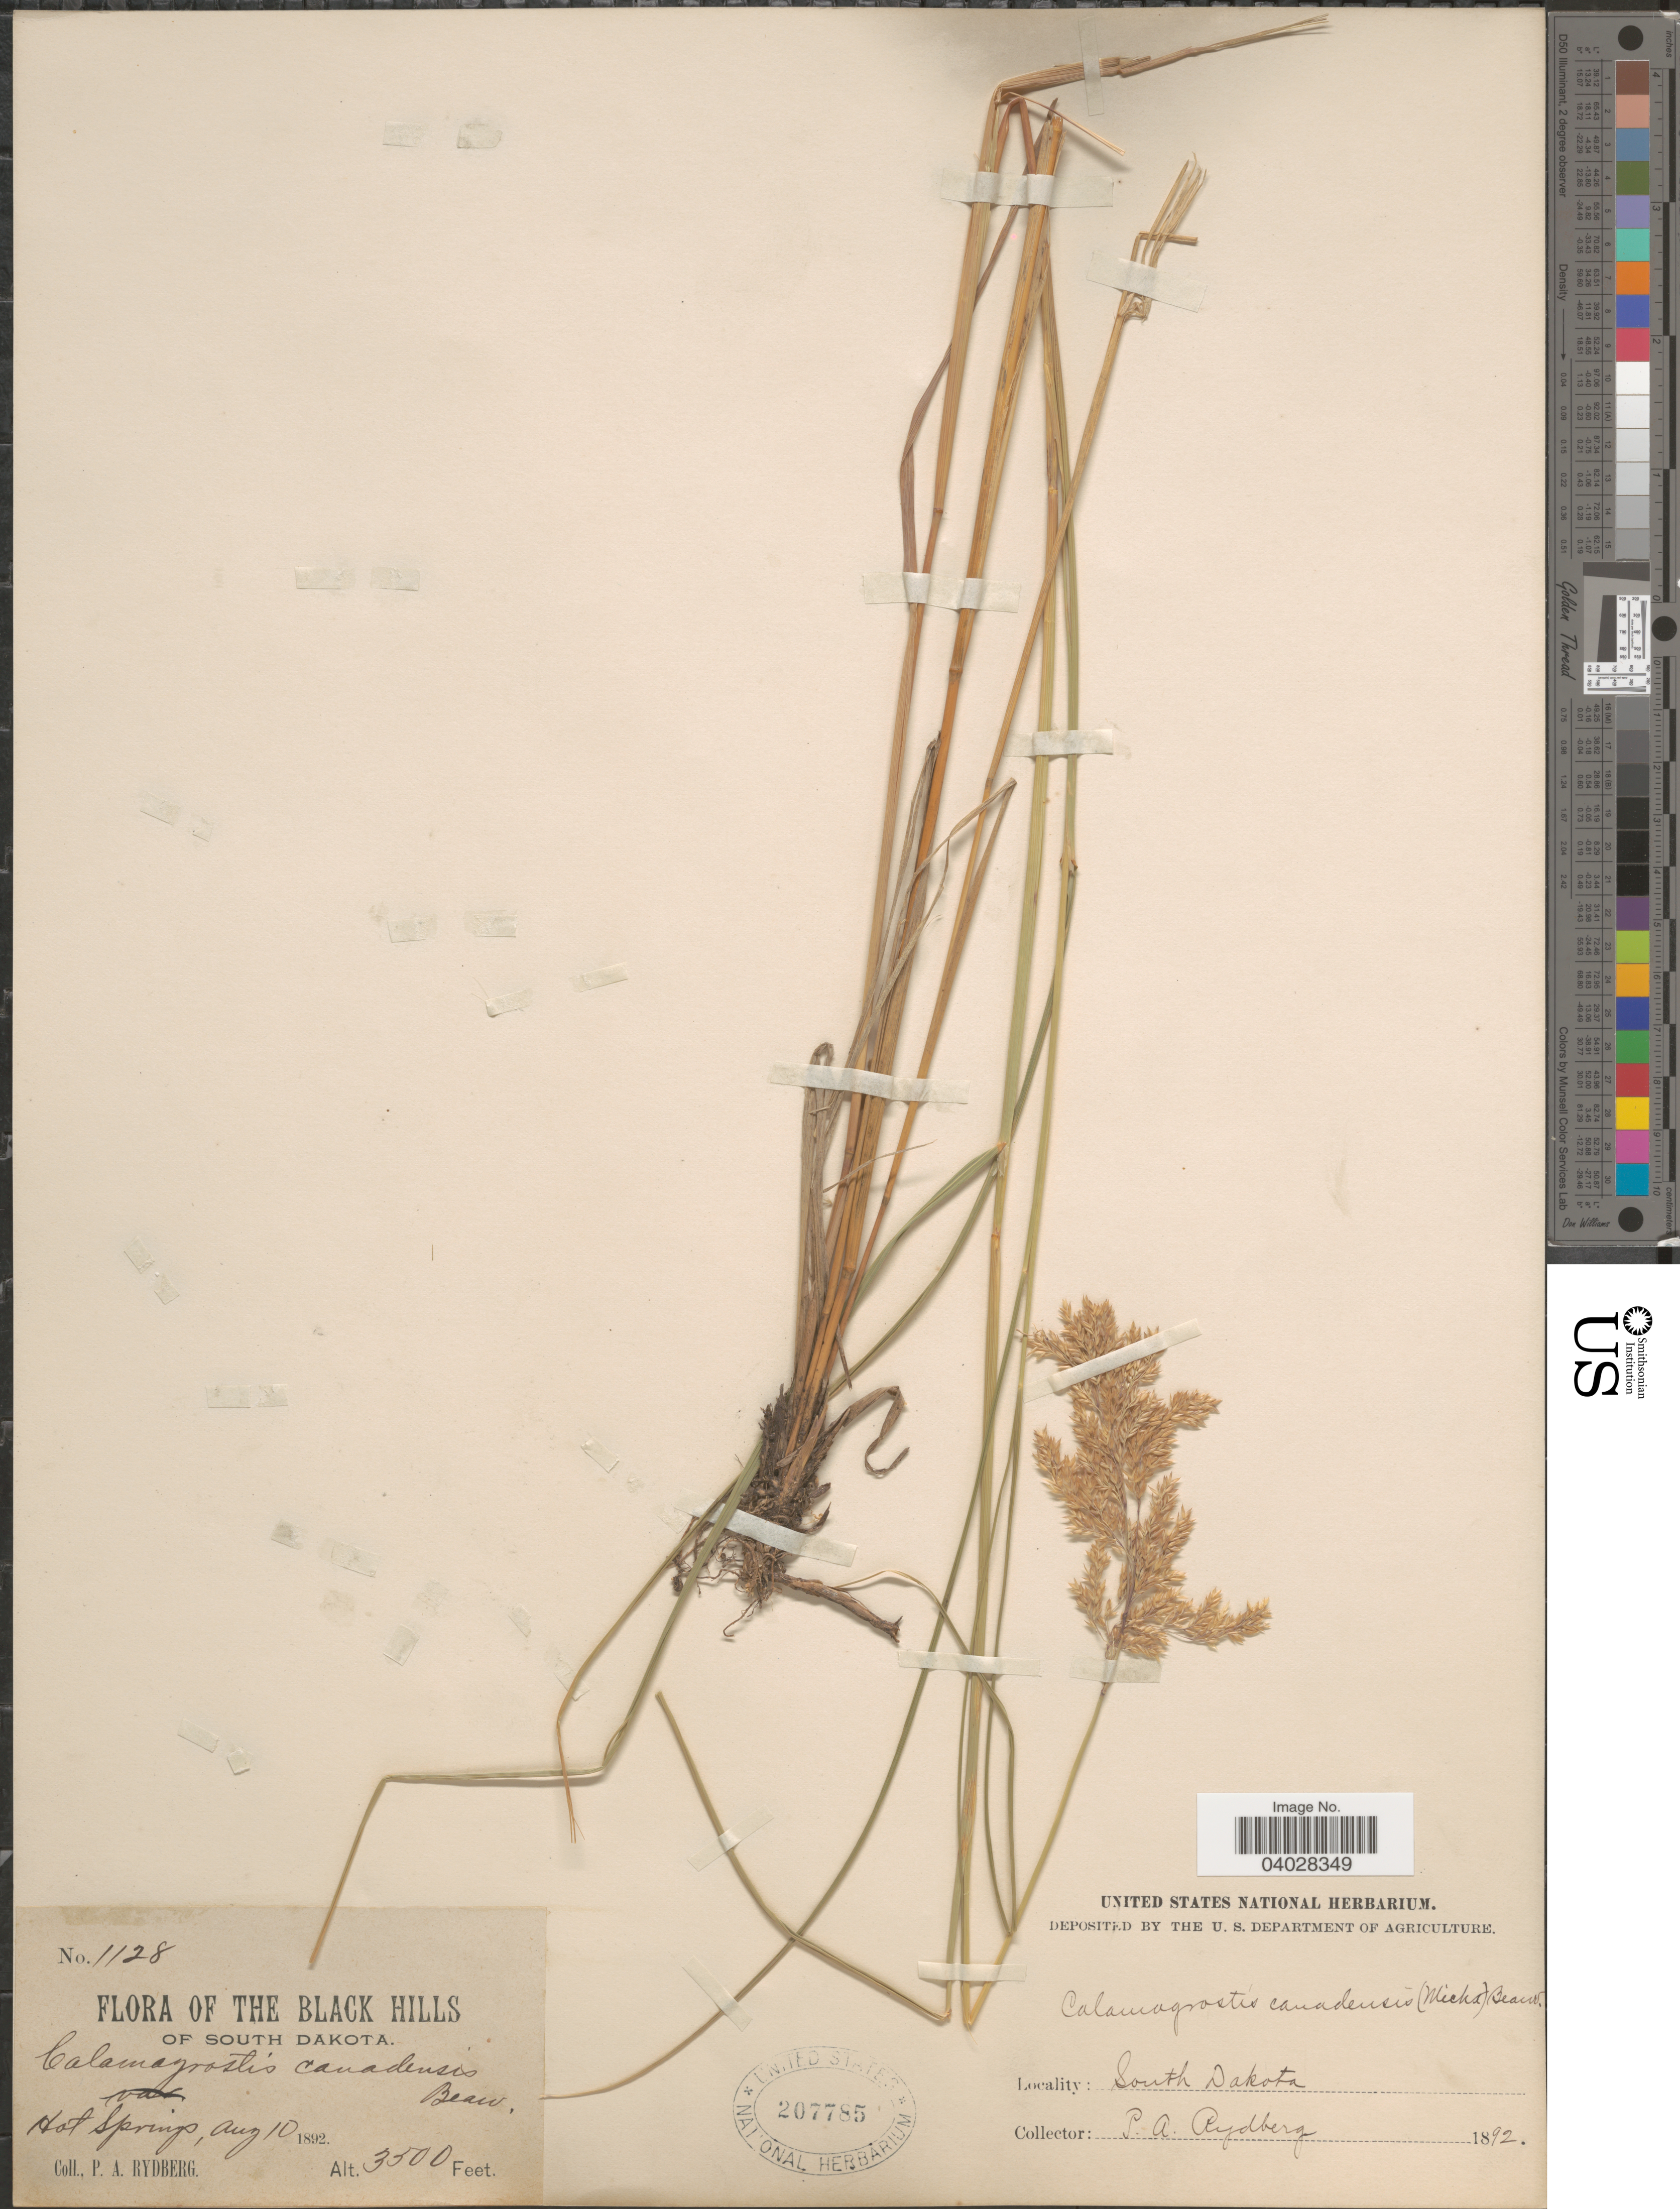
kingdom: Plantae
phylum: Tracheophyta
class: Liliopsida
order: Poales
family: Poaceae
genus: Calamagrostis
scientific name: Calamagrostis canadensis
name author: (Michx.) P. Beauv.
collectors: P. A. Rydberg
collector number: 1128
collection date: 1892-08-10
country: United States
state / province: South Dakota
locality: The Black Hills of South Dakota. Hot Springs.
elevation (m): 1067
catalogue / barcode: US 207785